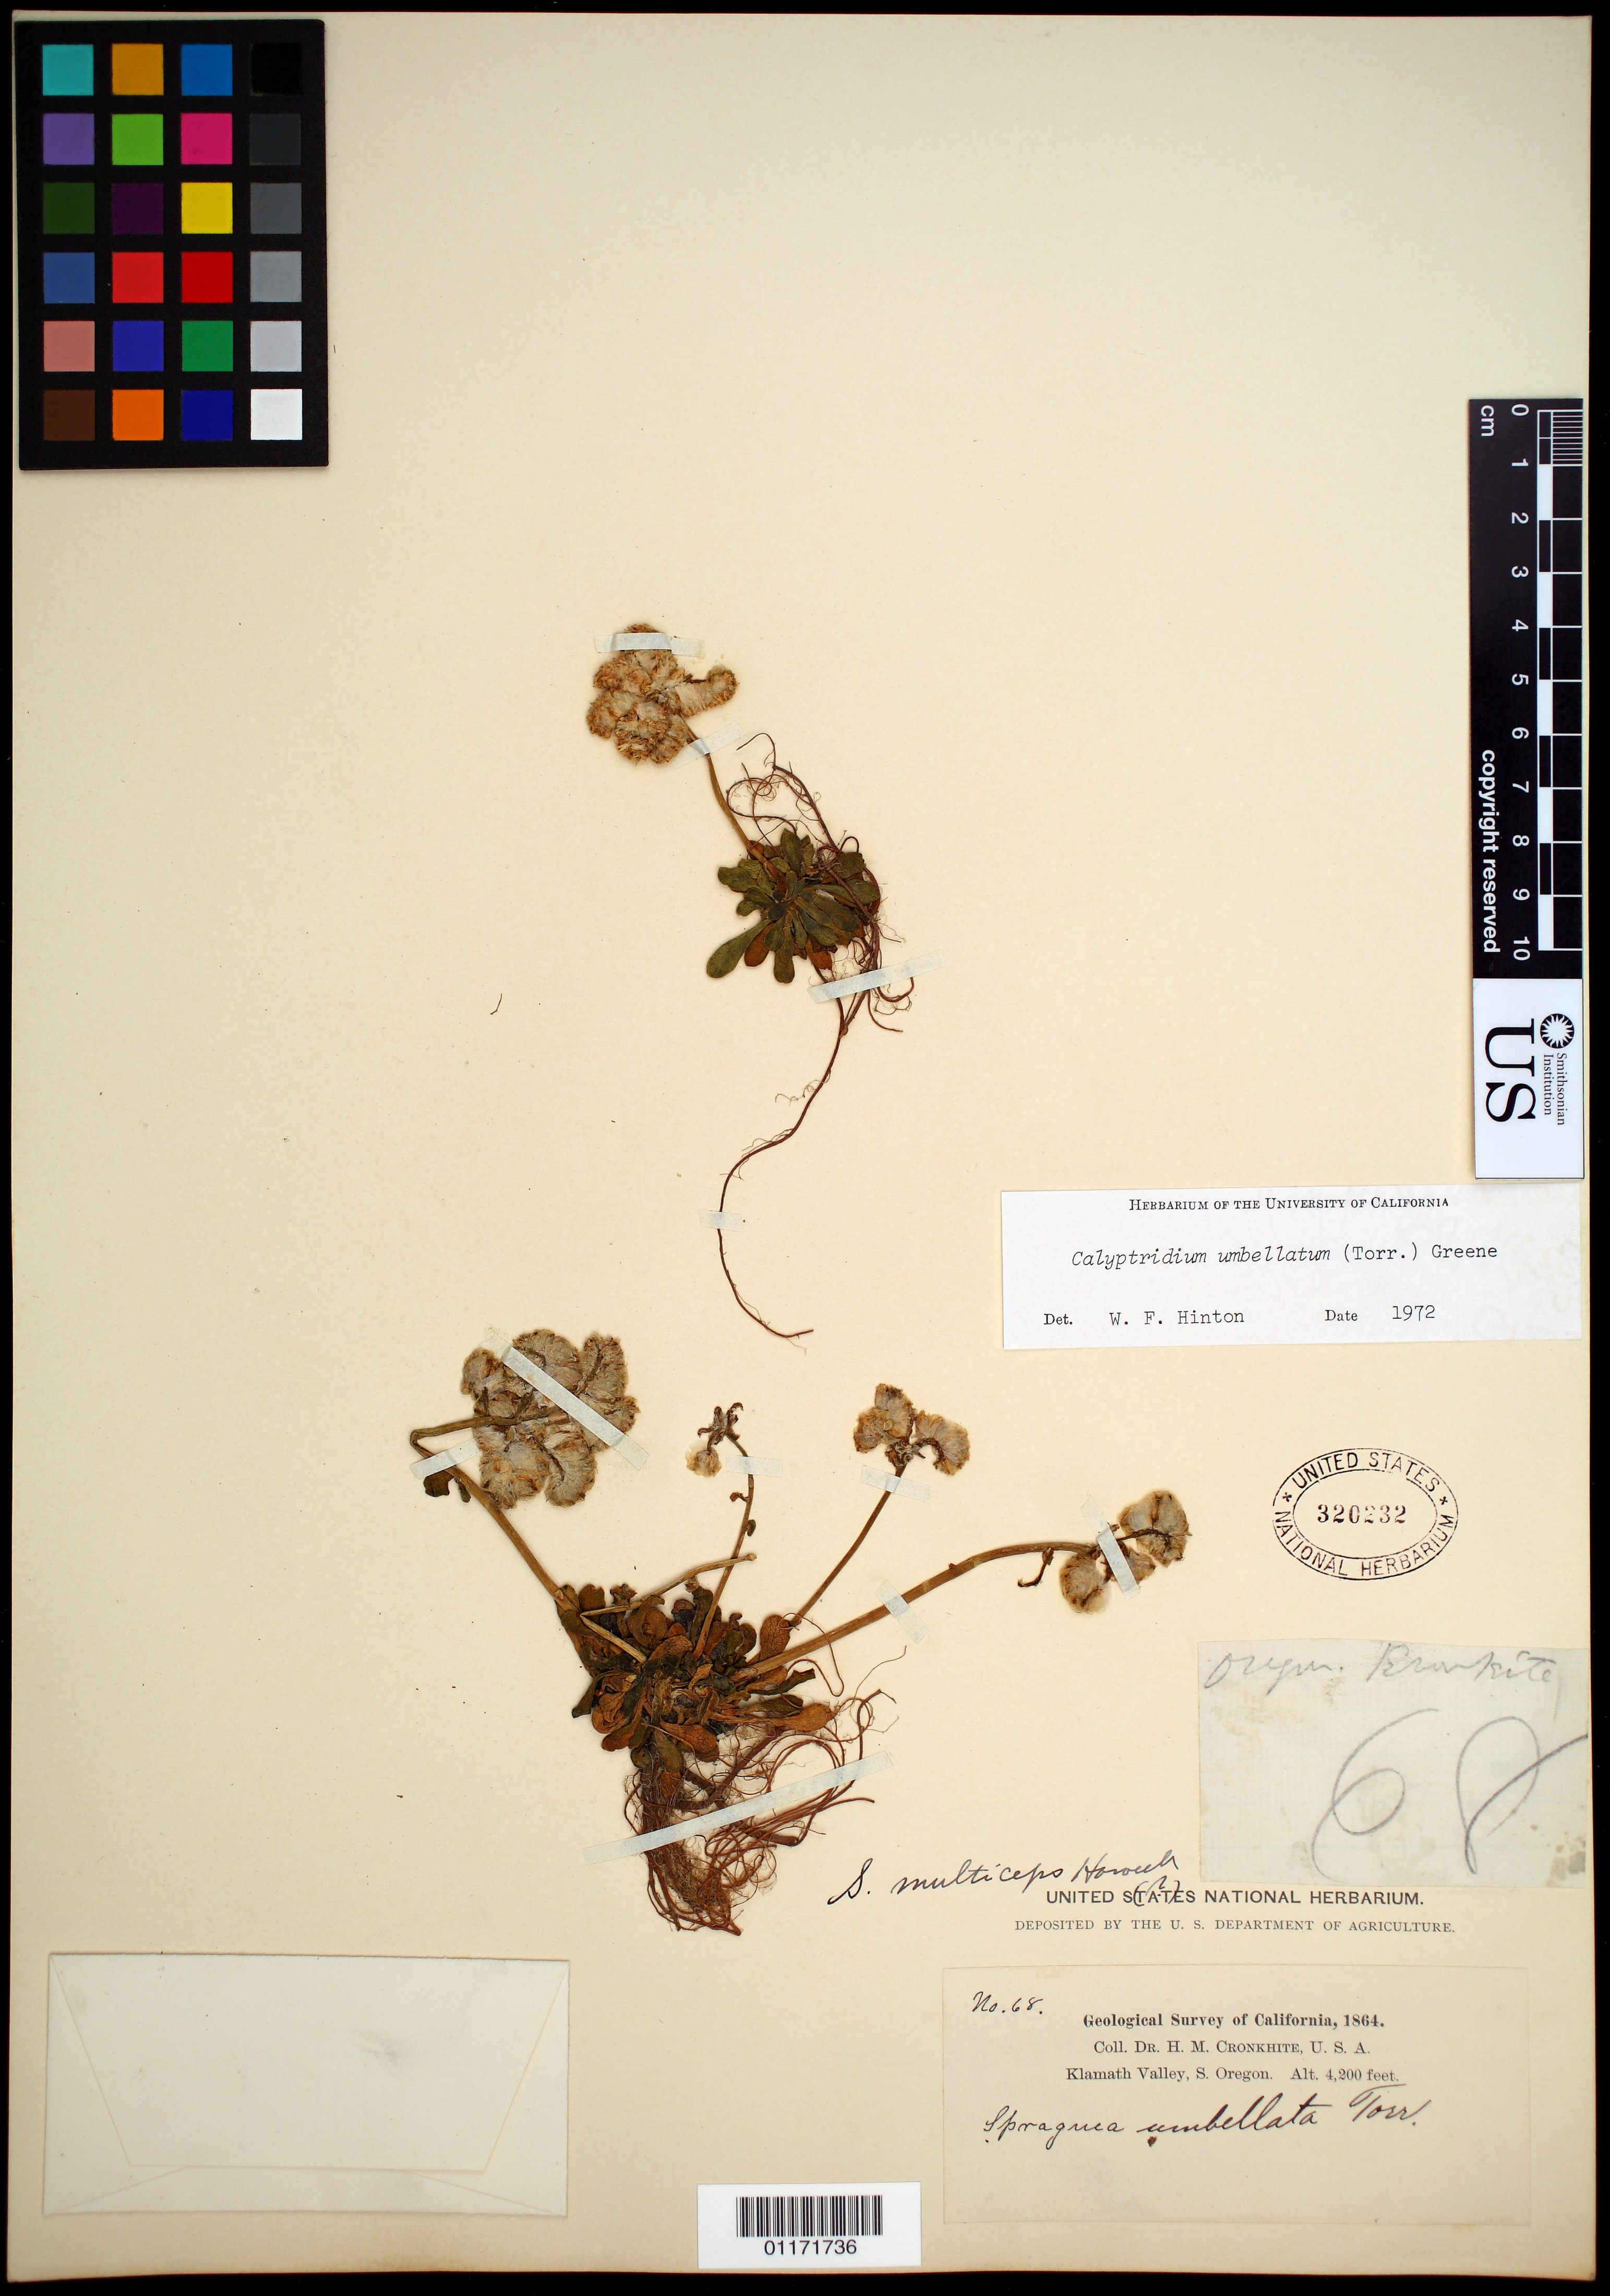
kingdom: Plantae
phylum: Tracheophyta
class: Magnoliopsida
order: Caryophyllales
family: Montiaceae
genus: Calyptridium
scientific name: Calyptridium umbellatum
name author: (Torr.) Greene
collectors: H. M. Cronkhite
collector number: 68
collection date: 1864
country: United States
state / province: Oregon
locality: Klamath Valley, S. Oregon.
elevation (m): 1280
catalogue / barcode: US 320232